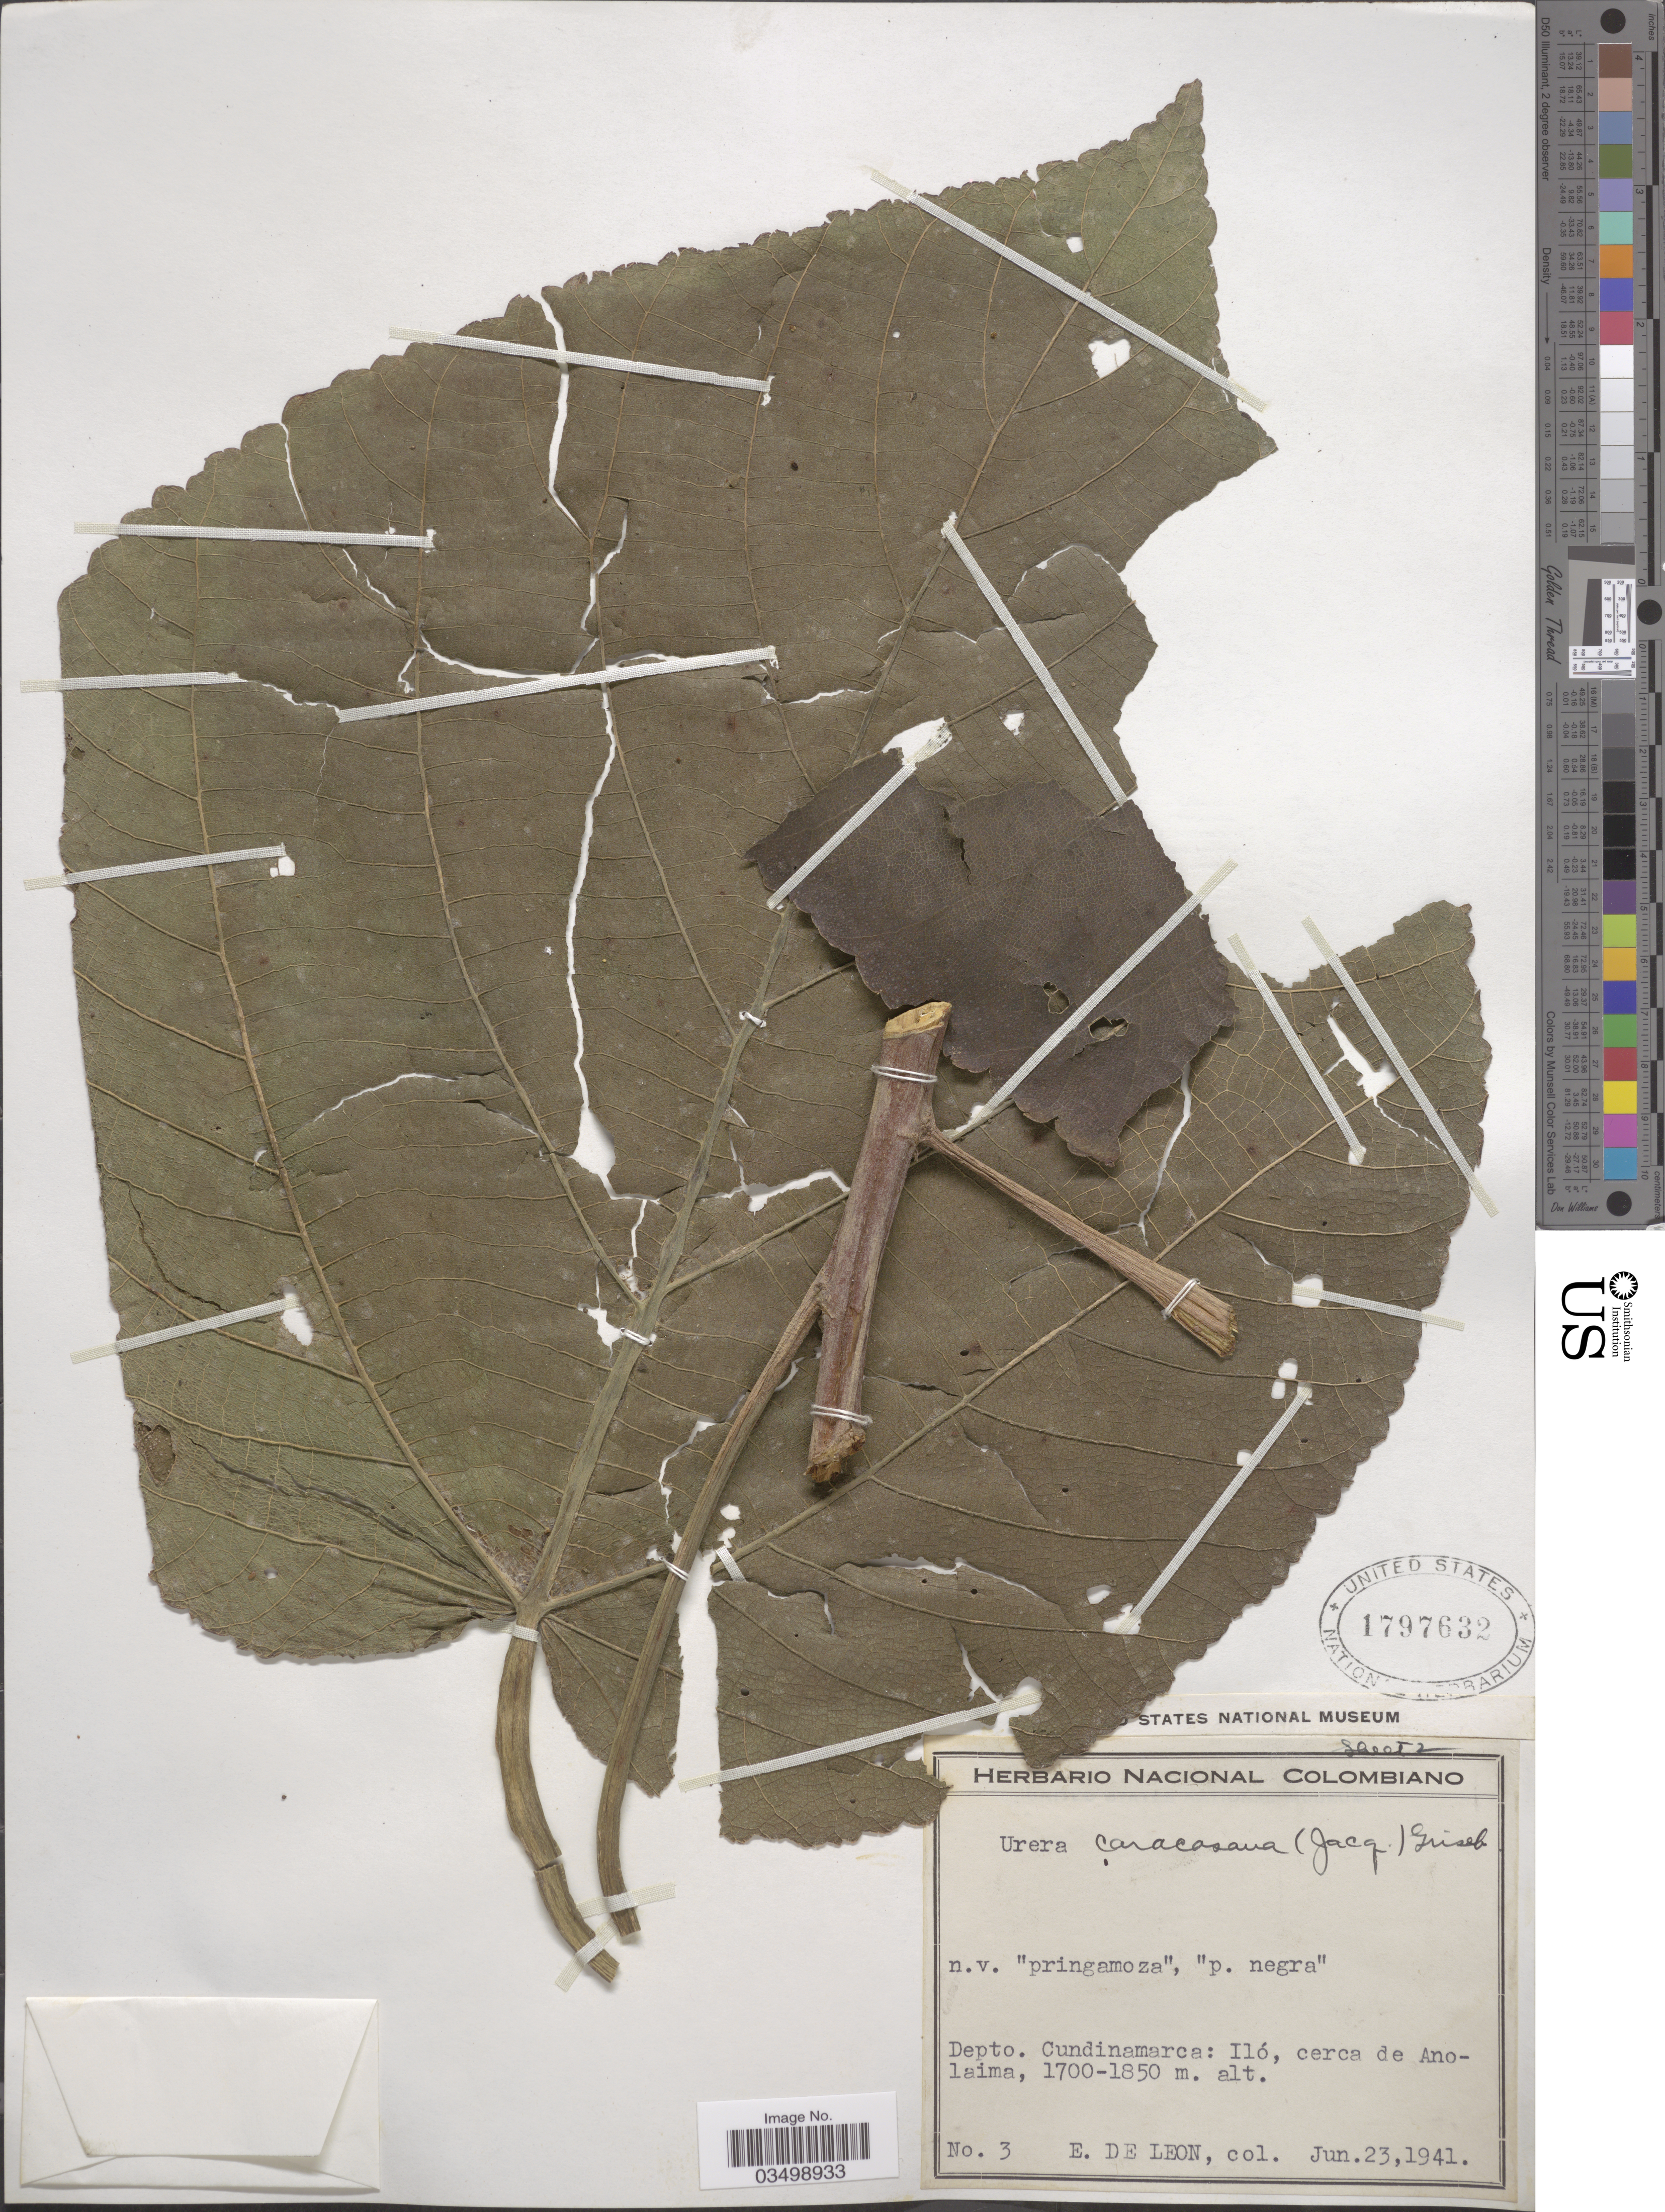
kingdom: Plantae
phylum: Tracheophyta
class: Magnoliopsida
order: Rosales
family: Urticaceae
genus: Urera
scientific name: Urera caracasana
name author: (Jacq.) Gaudich. ex Griseb.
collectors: E. De León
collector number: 3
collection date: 1941-06-23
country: Colombia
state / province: Cundinamarca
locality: Depto. Cundinamarca: Iló, cerca de Anolaima.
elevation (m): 1700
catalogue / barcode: US 1797632